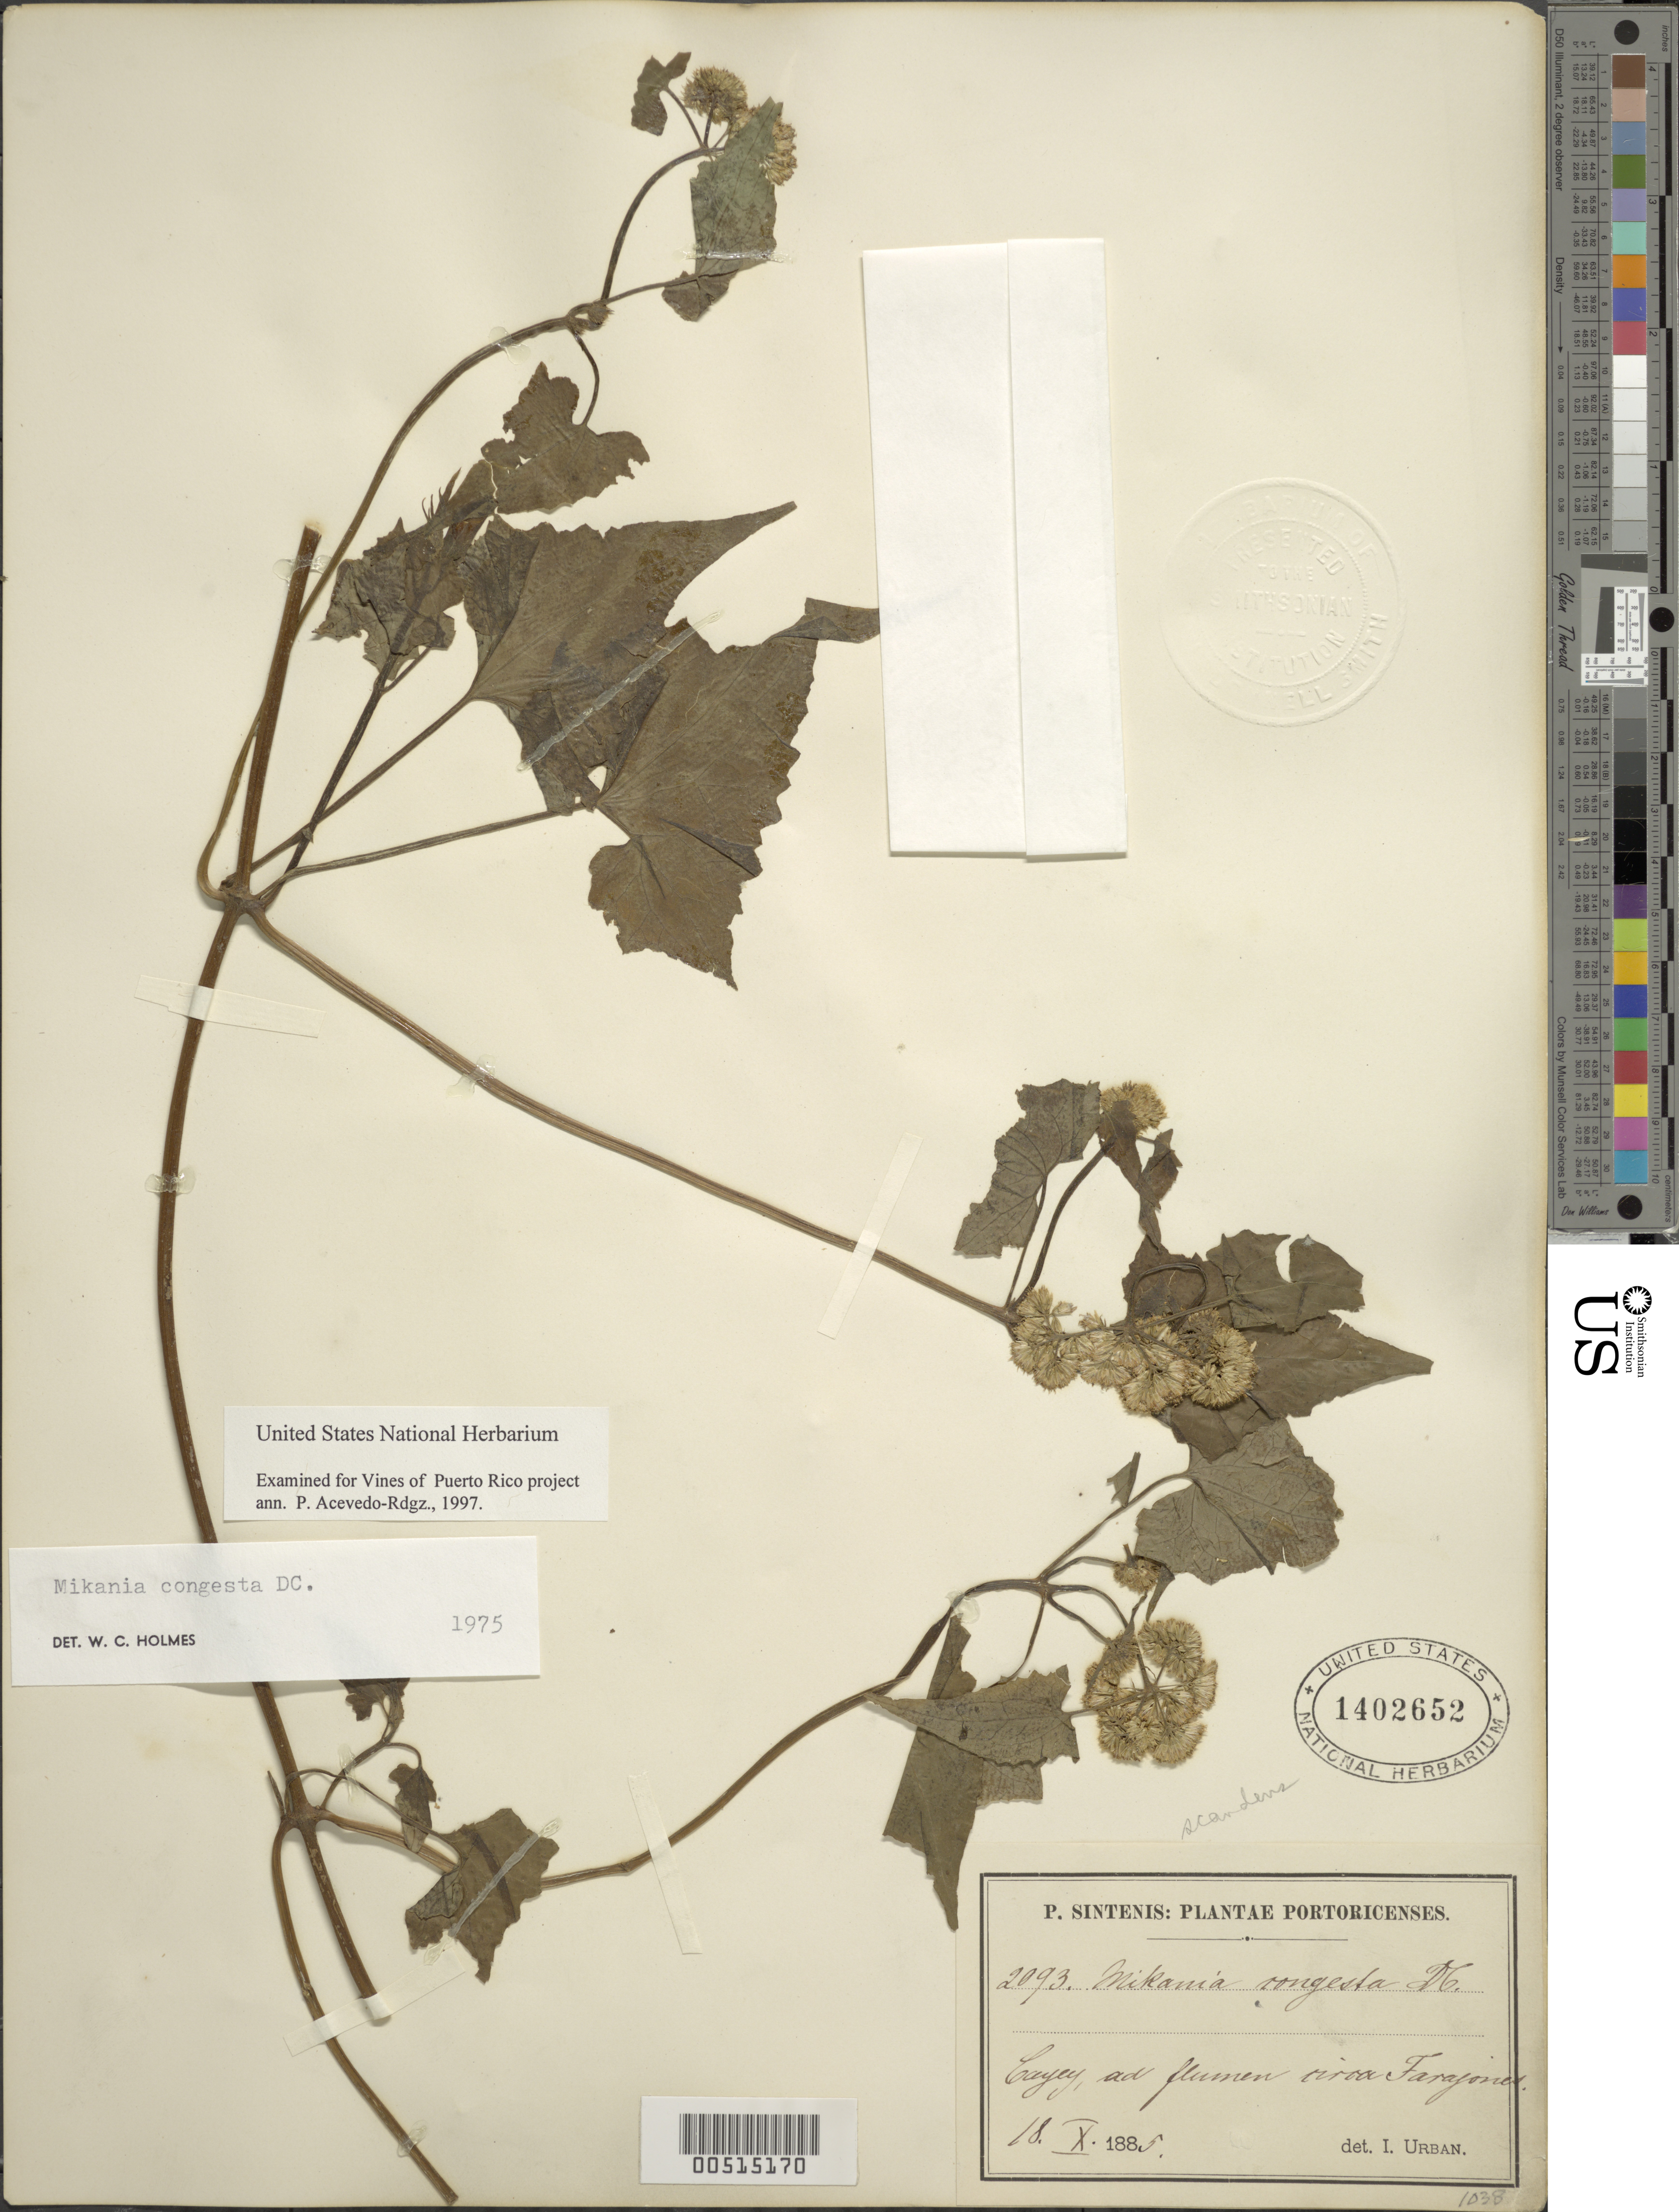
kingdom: Plantae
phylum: Tracheophyta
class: Magnoliopsida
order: Asterales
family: Asteraceae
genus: Mikania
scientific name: Mikania congesta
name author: DC.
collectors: P. Sintenis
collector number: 2093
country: Puerto Rico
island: Greater Antilles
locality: Cayey along reiver close to Farallones.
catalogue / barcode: US 1402652